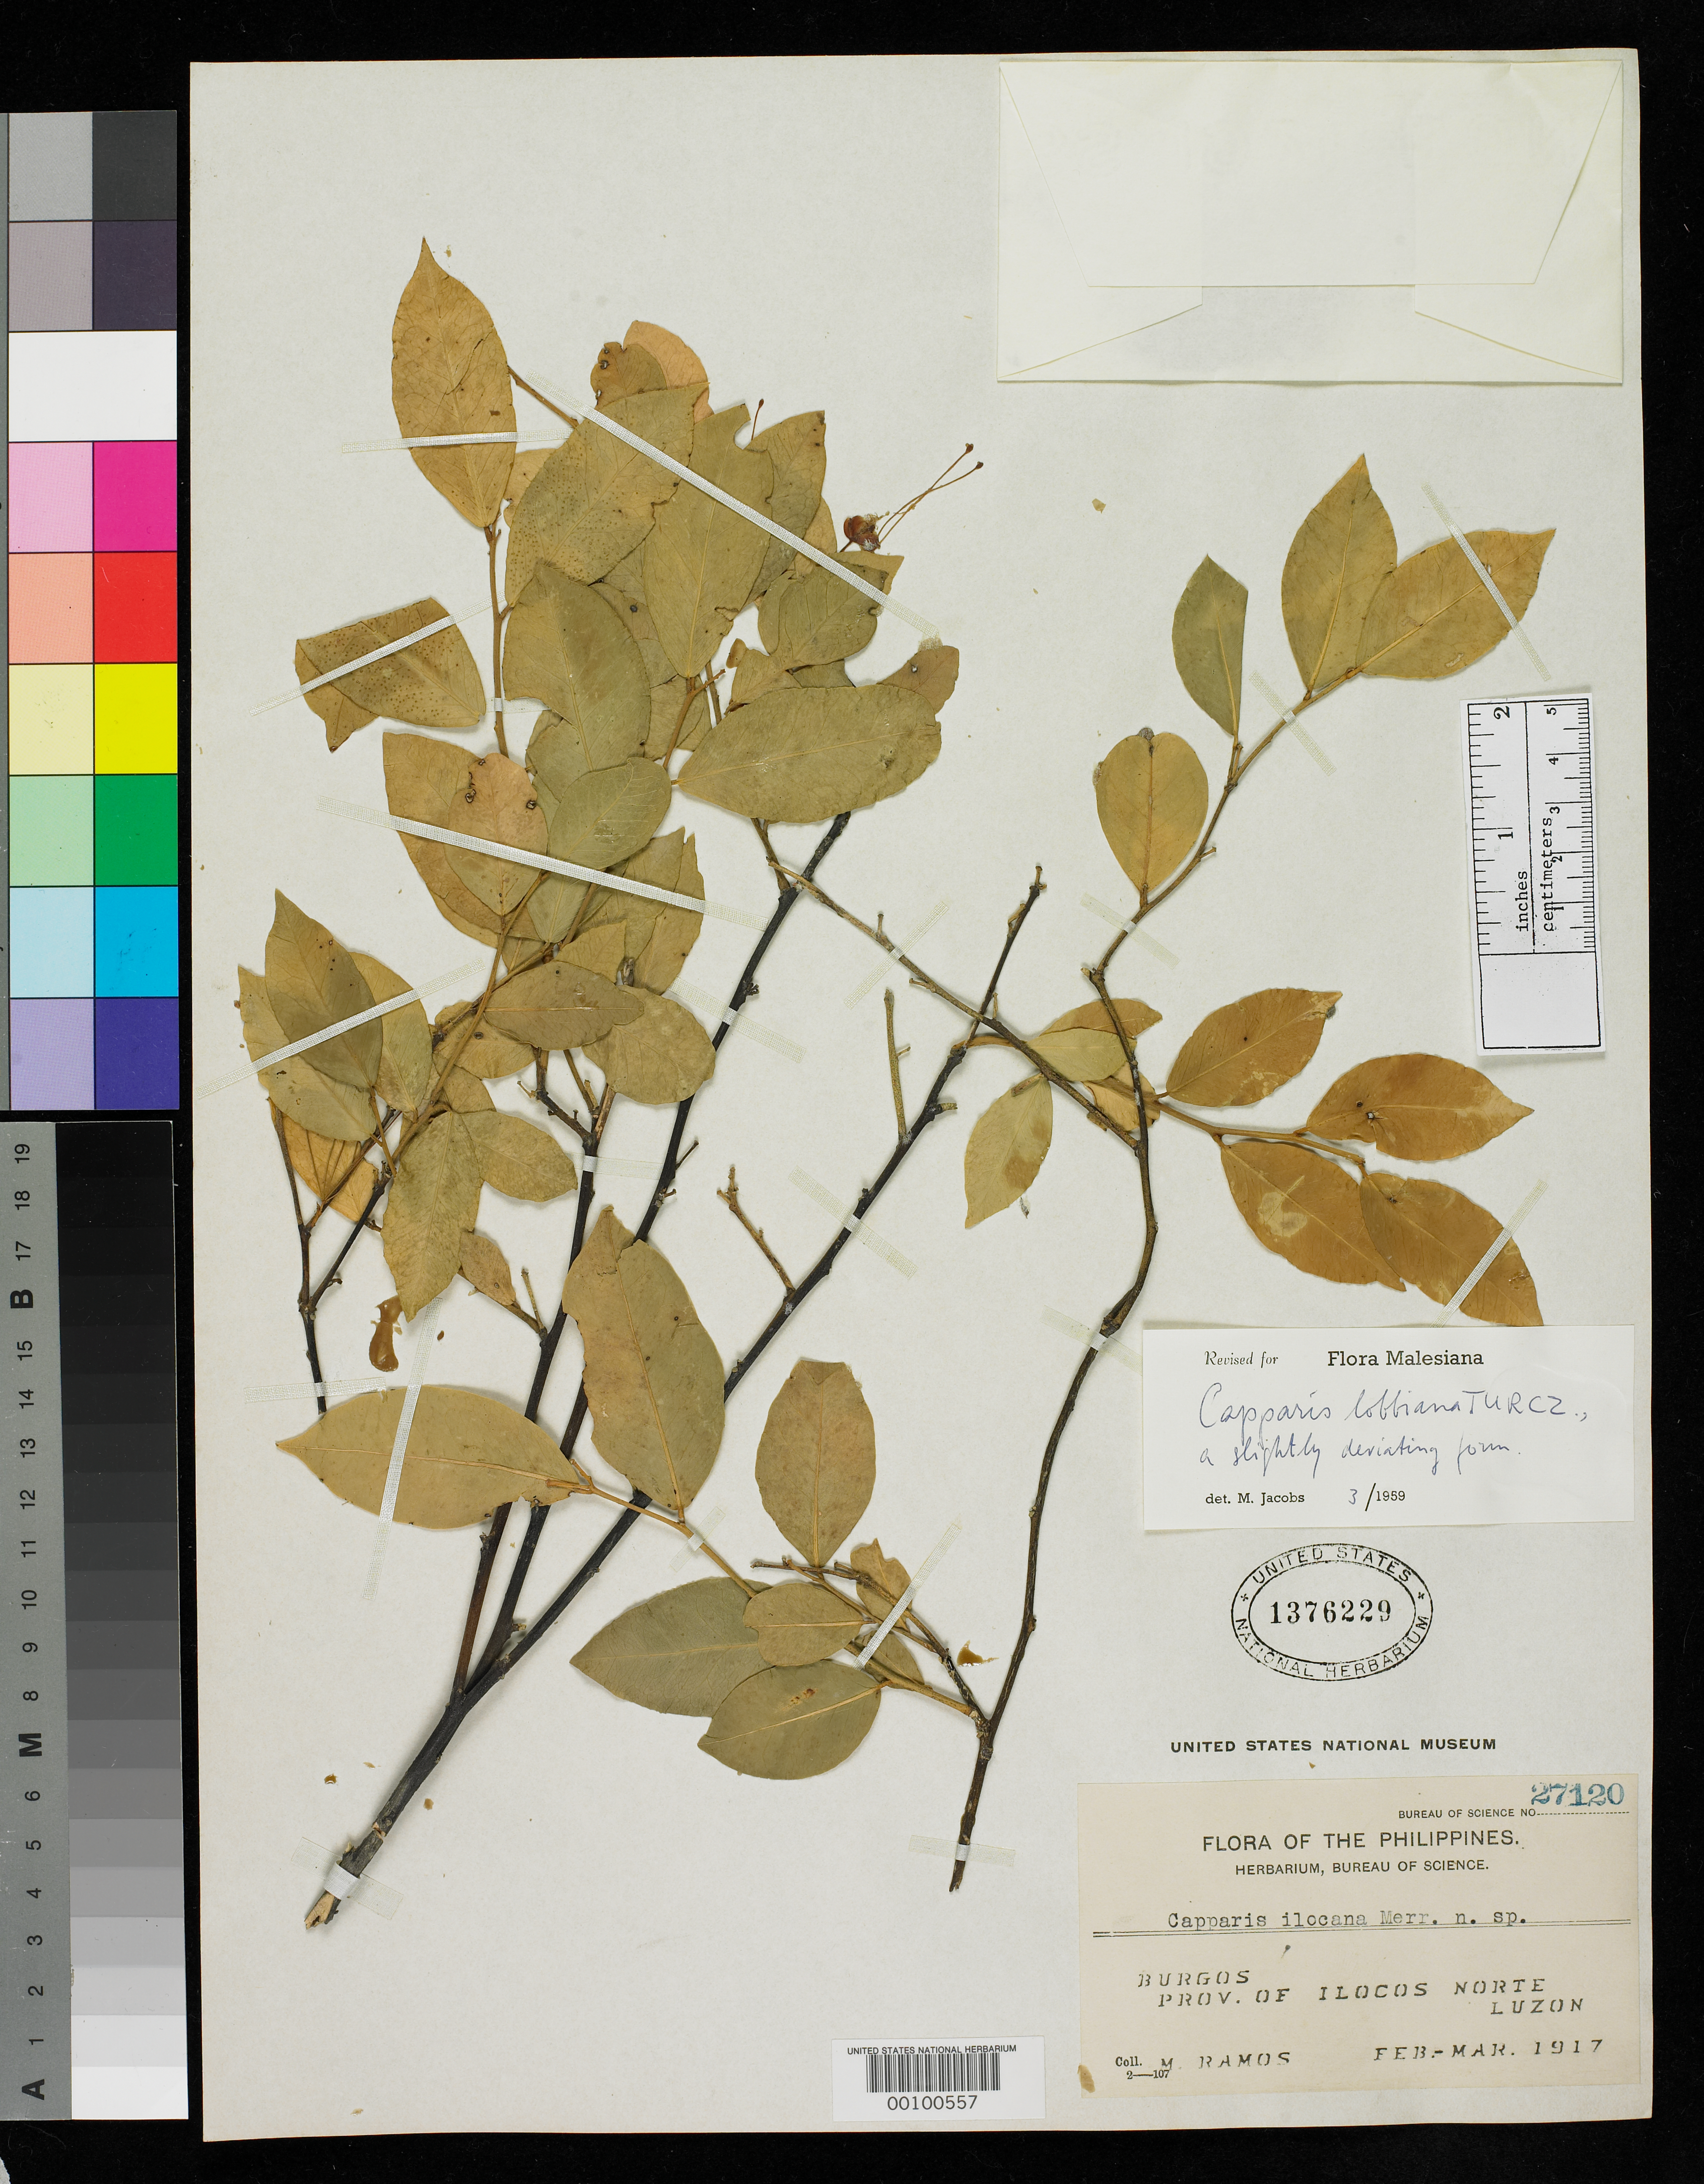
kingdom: Plantae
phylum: Tracheophyta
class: Magnoliopsida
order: Brassicales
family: Capparaceae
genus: Capparis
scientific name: Capparis ilocana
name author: Merr.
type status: Isotype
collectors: M. Ramos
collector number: Bur. Sci. 27120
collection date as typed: Mar 1917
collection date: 1917-03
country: Philippines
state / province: Ilocos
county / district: Ilocos Norte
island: Luzon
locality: Burgos.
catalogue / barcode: US 1376229